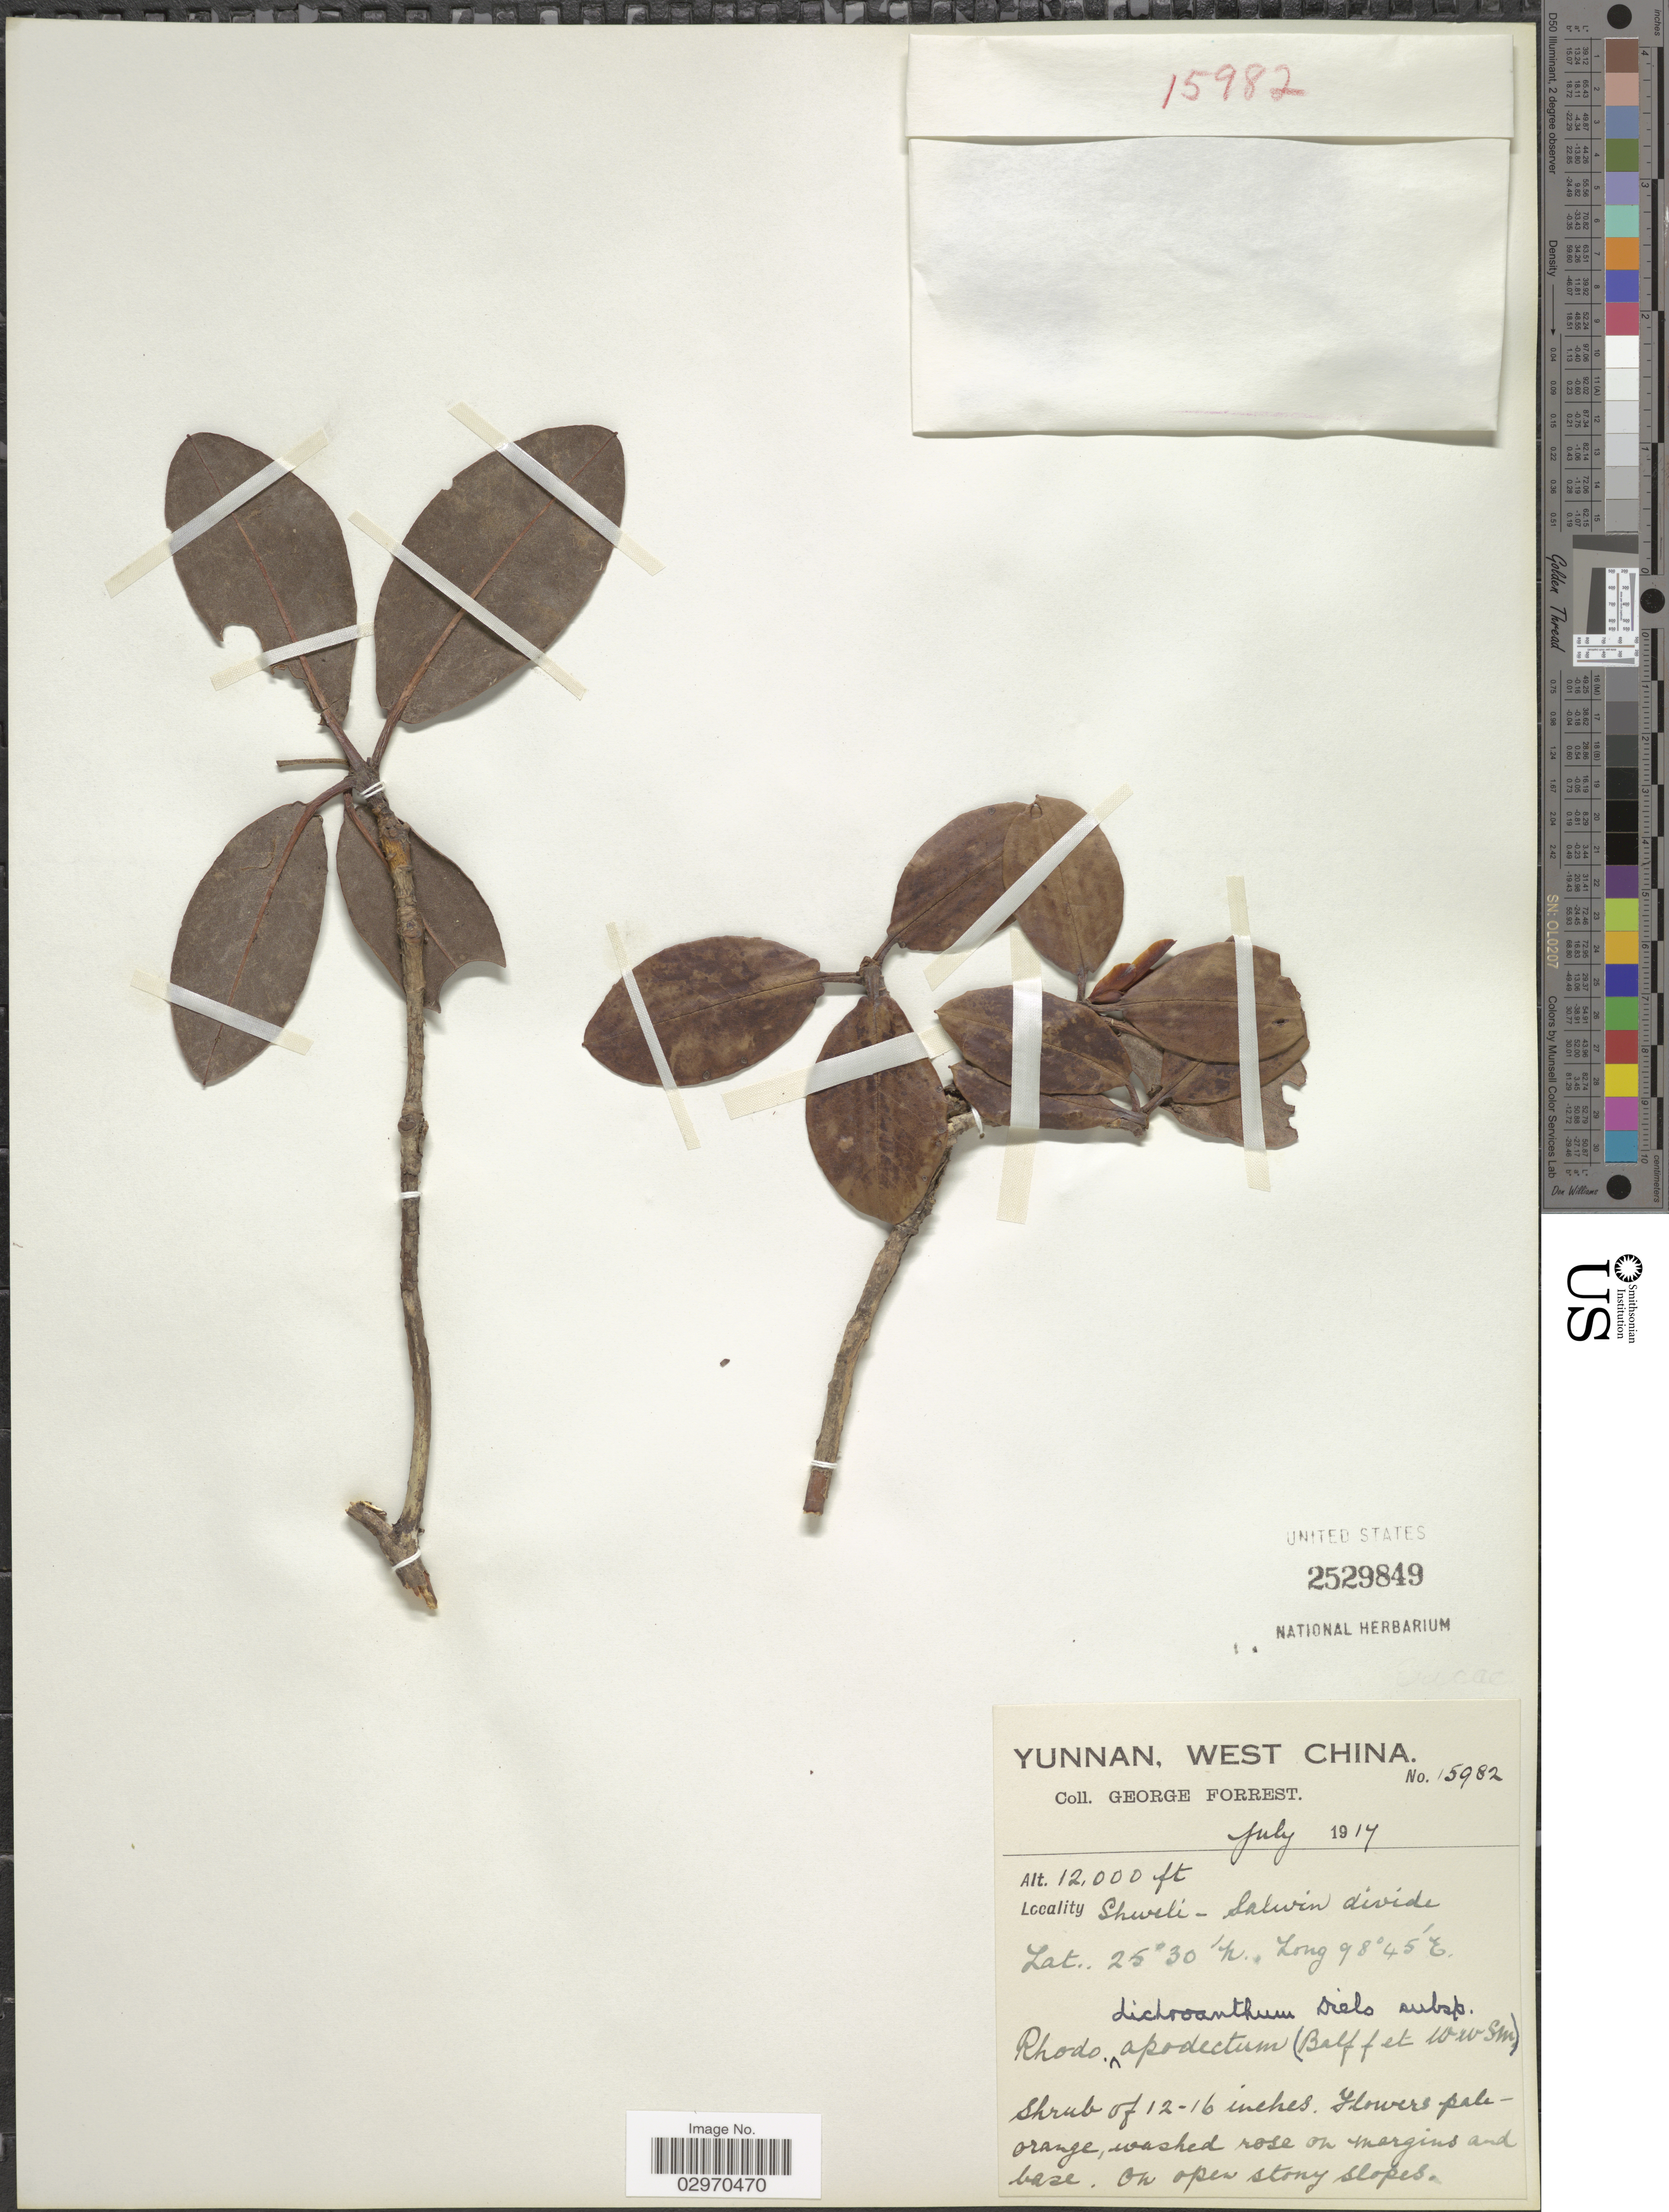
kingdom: Plantae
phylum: Tracheophyta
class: Magnoliopsida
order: Ericales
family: Ericaceae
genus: Rhododendron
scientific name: Rhododendron dichroanthum var. apodectum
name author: (Balf. f. & W.W. Sm.) T.L. Ming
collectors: G. Forrest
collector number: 15982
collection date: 1917-07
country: China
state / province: Yunnan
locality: West China. Shweli-Salwin divide.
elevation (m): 3658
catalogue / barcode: US 2529849